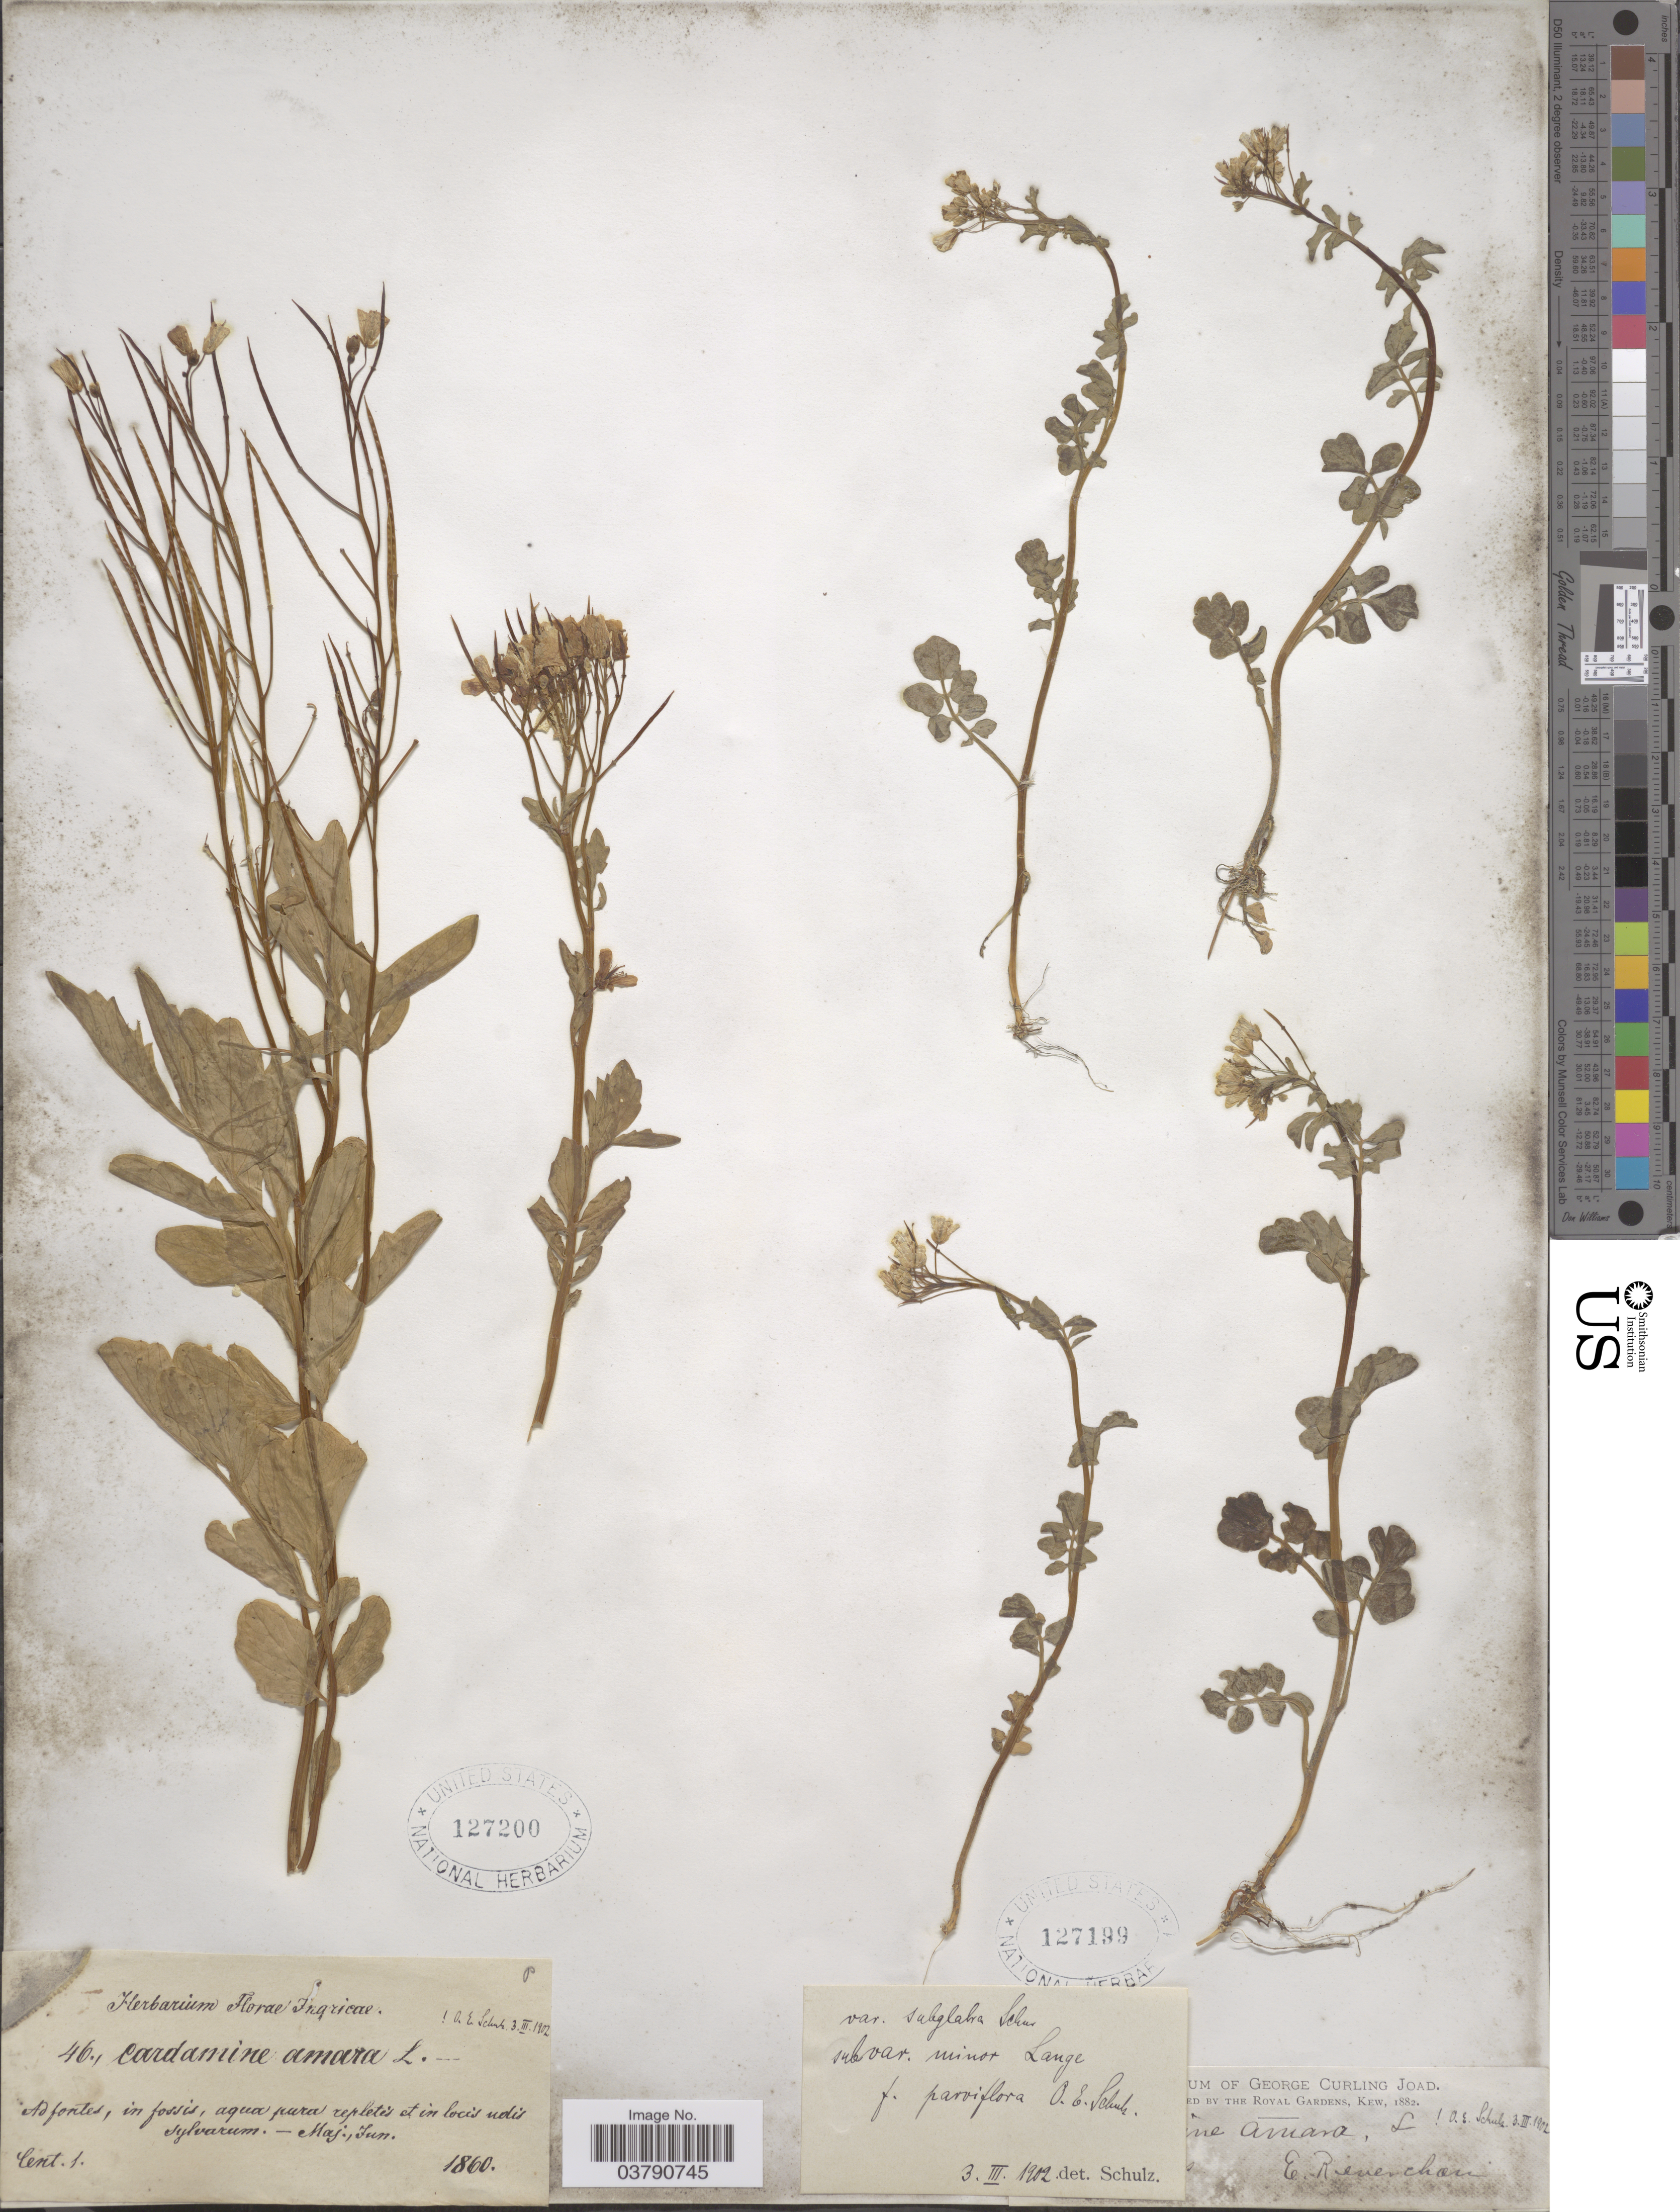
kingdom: Plantae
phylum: Tracheophyta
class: Magnoliopsida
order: Brassicales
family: Brassicaceae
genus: Cardamine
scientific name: Cardamine amara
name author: L.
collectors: ex herb. Florae Ingricae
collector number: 46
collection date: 1860-05/1860-06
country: Russian Federation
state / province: Leningrad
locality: Ad fontes, in fossis, aqua pura repletis et in locis udis sylvarum.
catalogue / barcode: US 127200